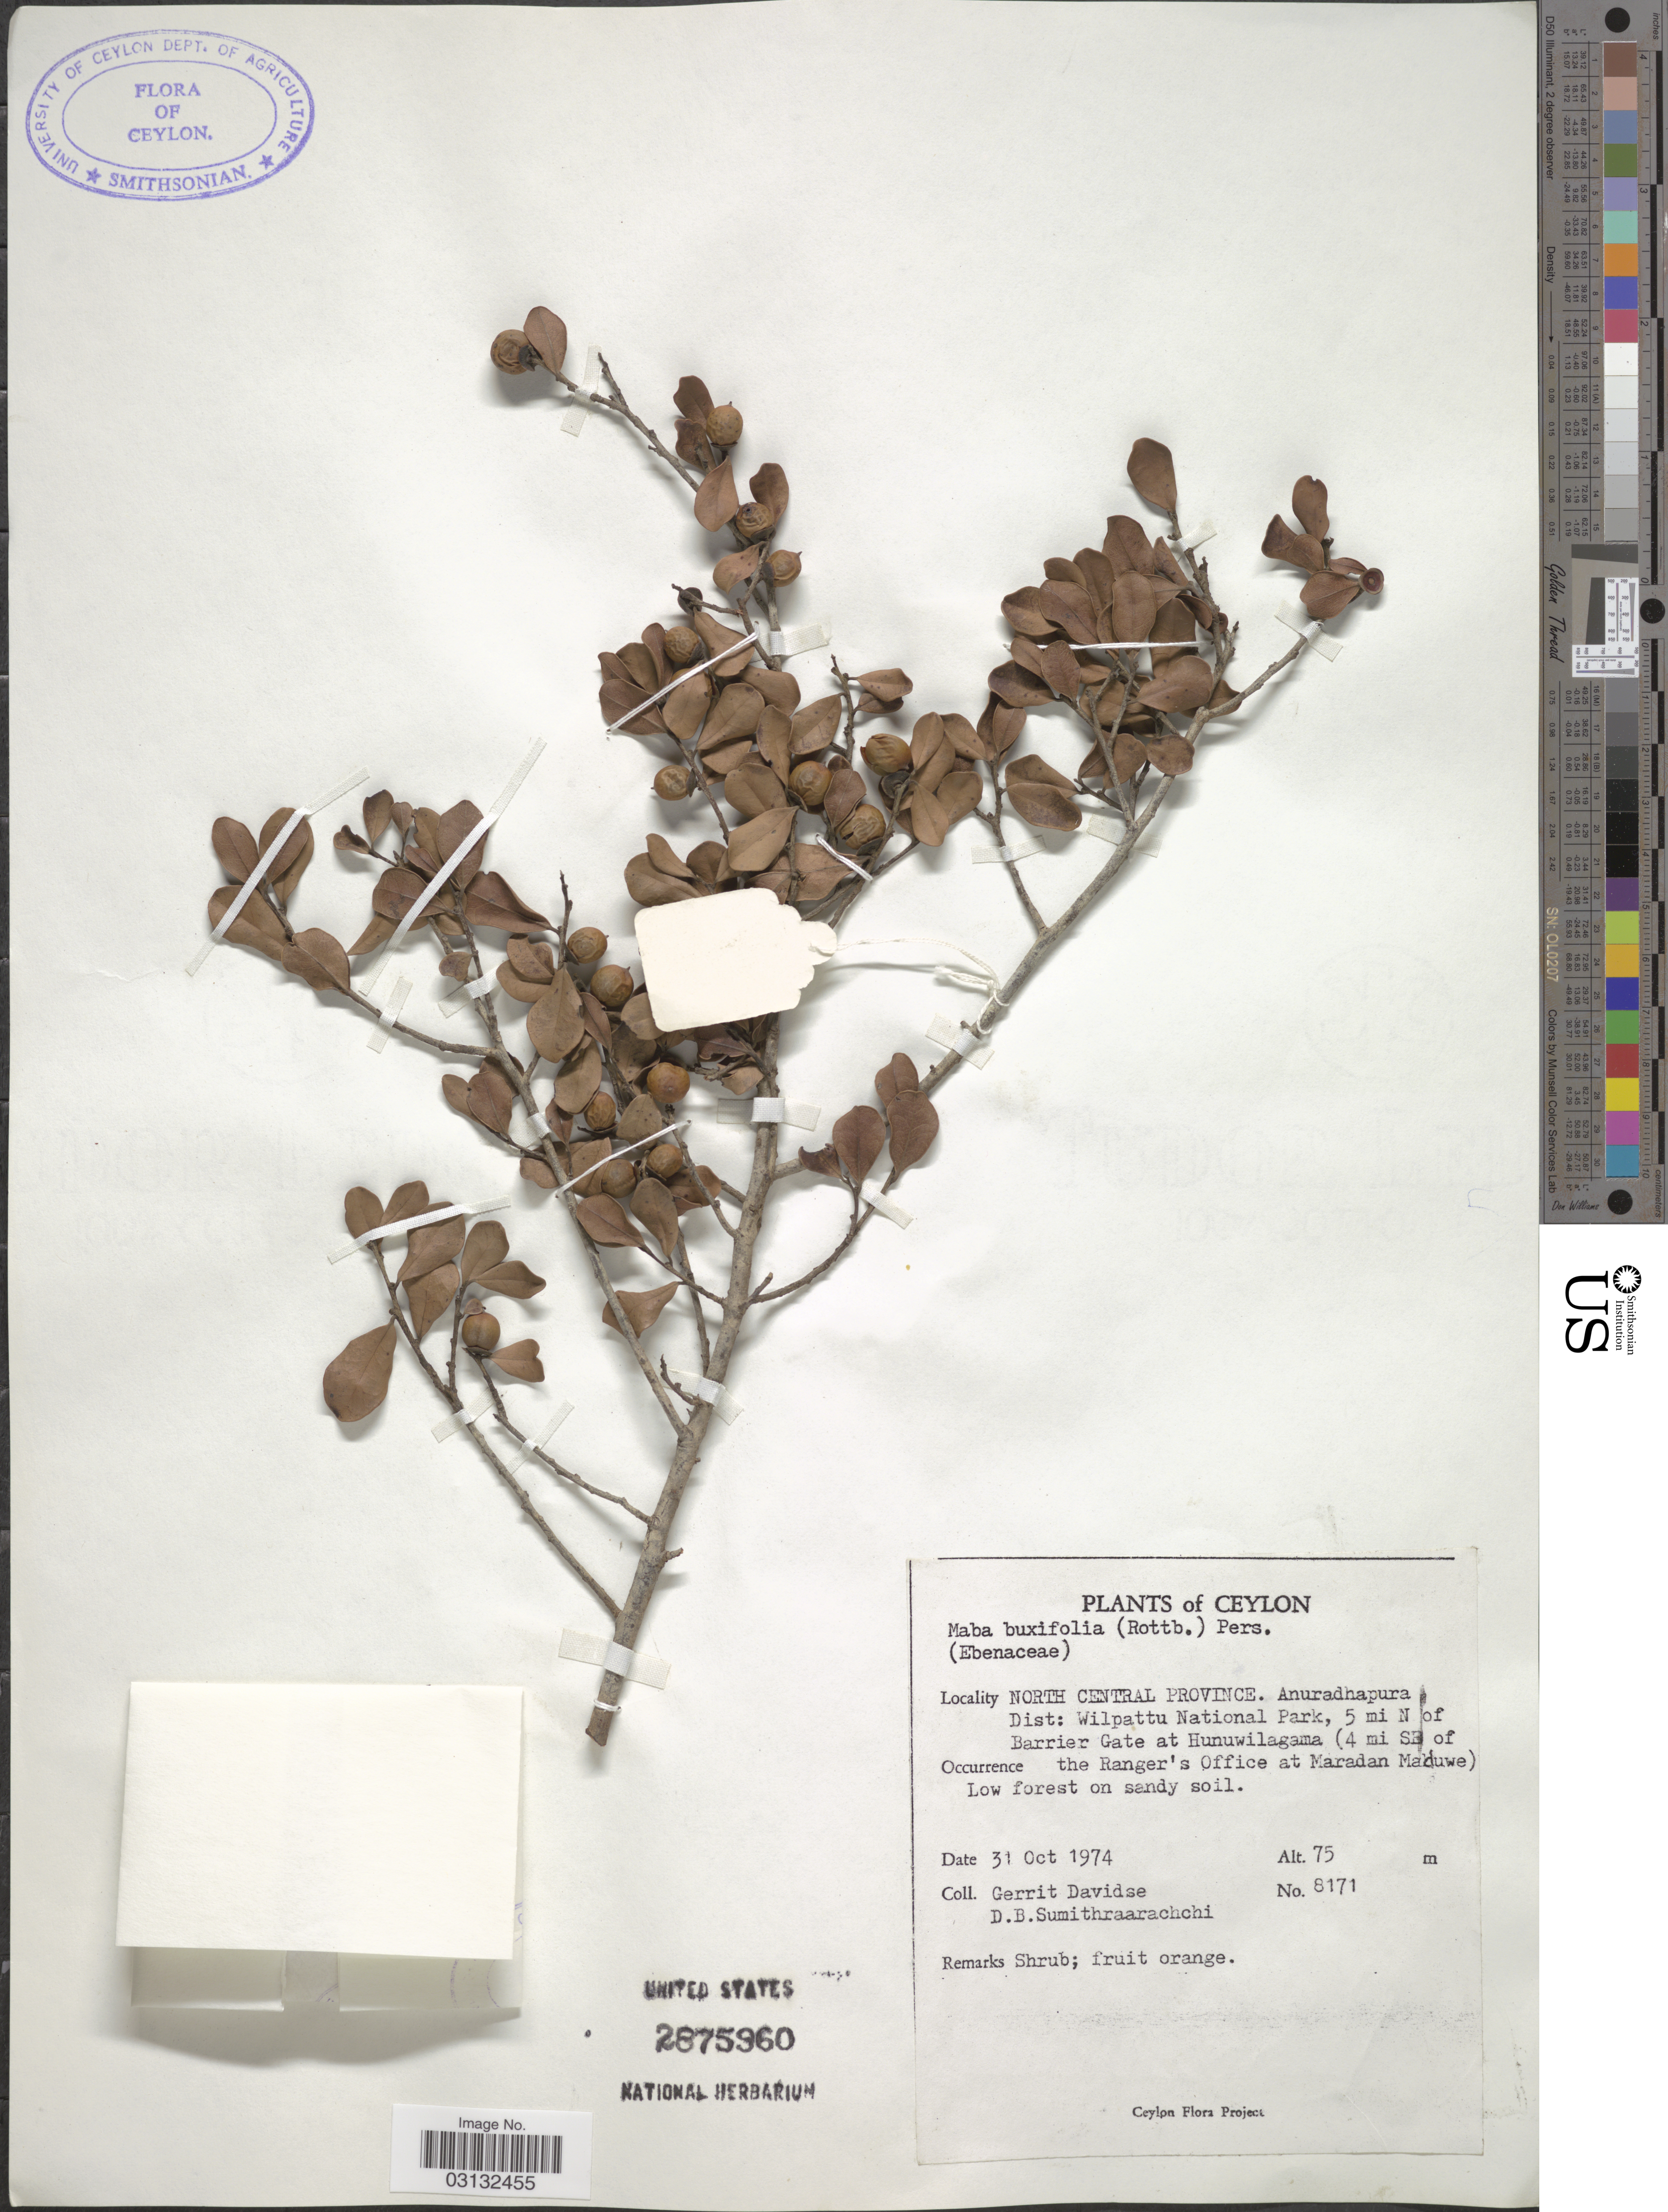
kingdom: Plantae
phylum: Tracheophyta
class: Magnoliopsida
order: Ericales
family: Ebenaceae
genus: Diospyros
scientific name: Diospyros vera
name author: A. Chev.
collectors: G. Davidse & D. B. Sumithraarachchi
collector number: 8171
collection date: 1974-10-31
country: Sri Lanka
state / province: North Central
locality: Ceylon. Anuradhapura Dist: Wilpattu National Park, 5 mi N of Barrier Gate at Hunuwilagama (4 mi SE of the Ranger's Office at Maradan Maduwe).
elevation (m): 75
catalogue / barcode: US 2875960